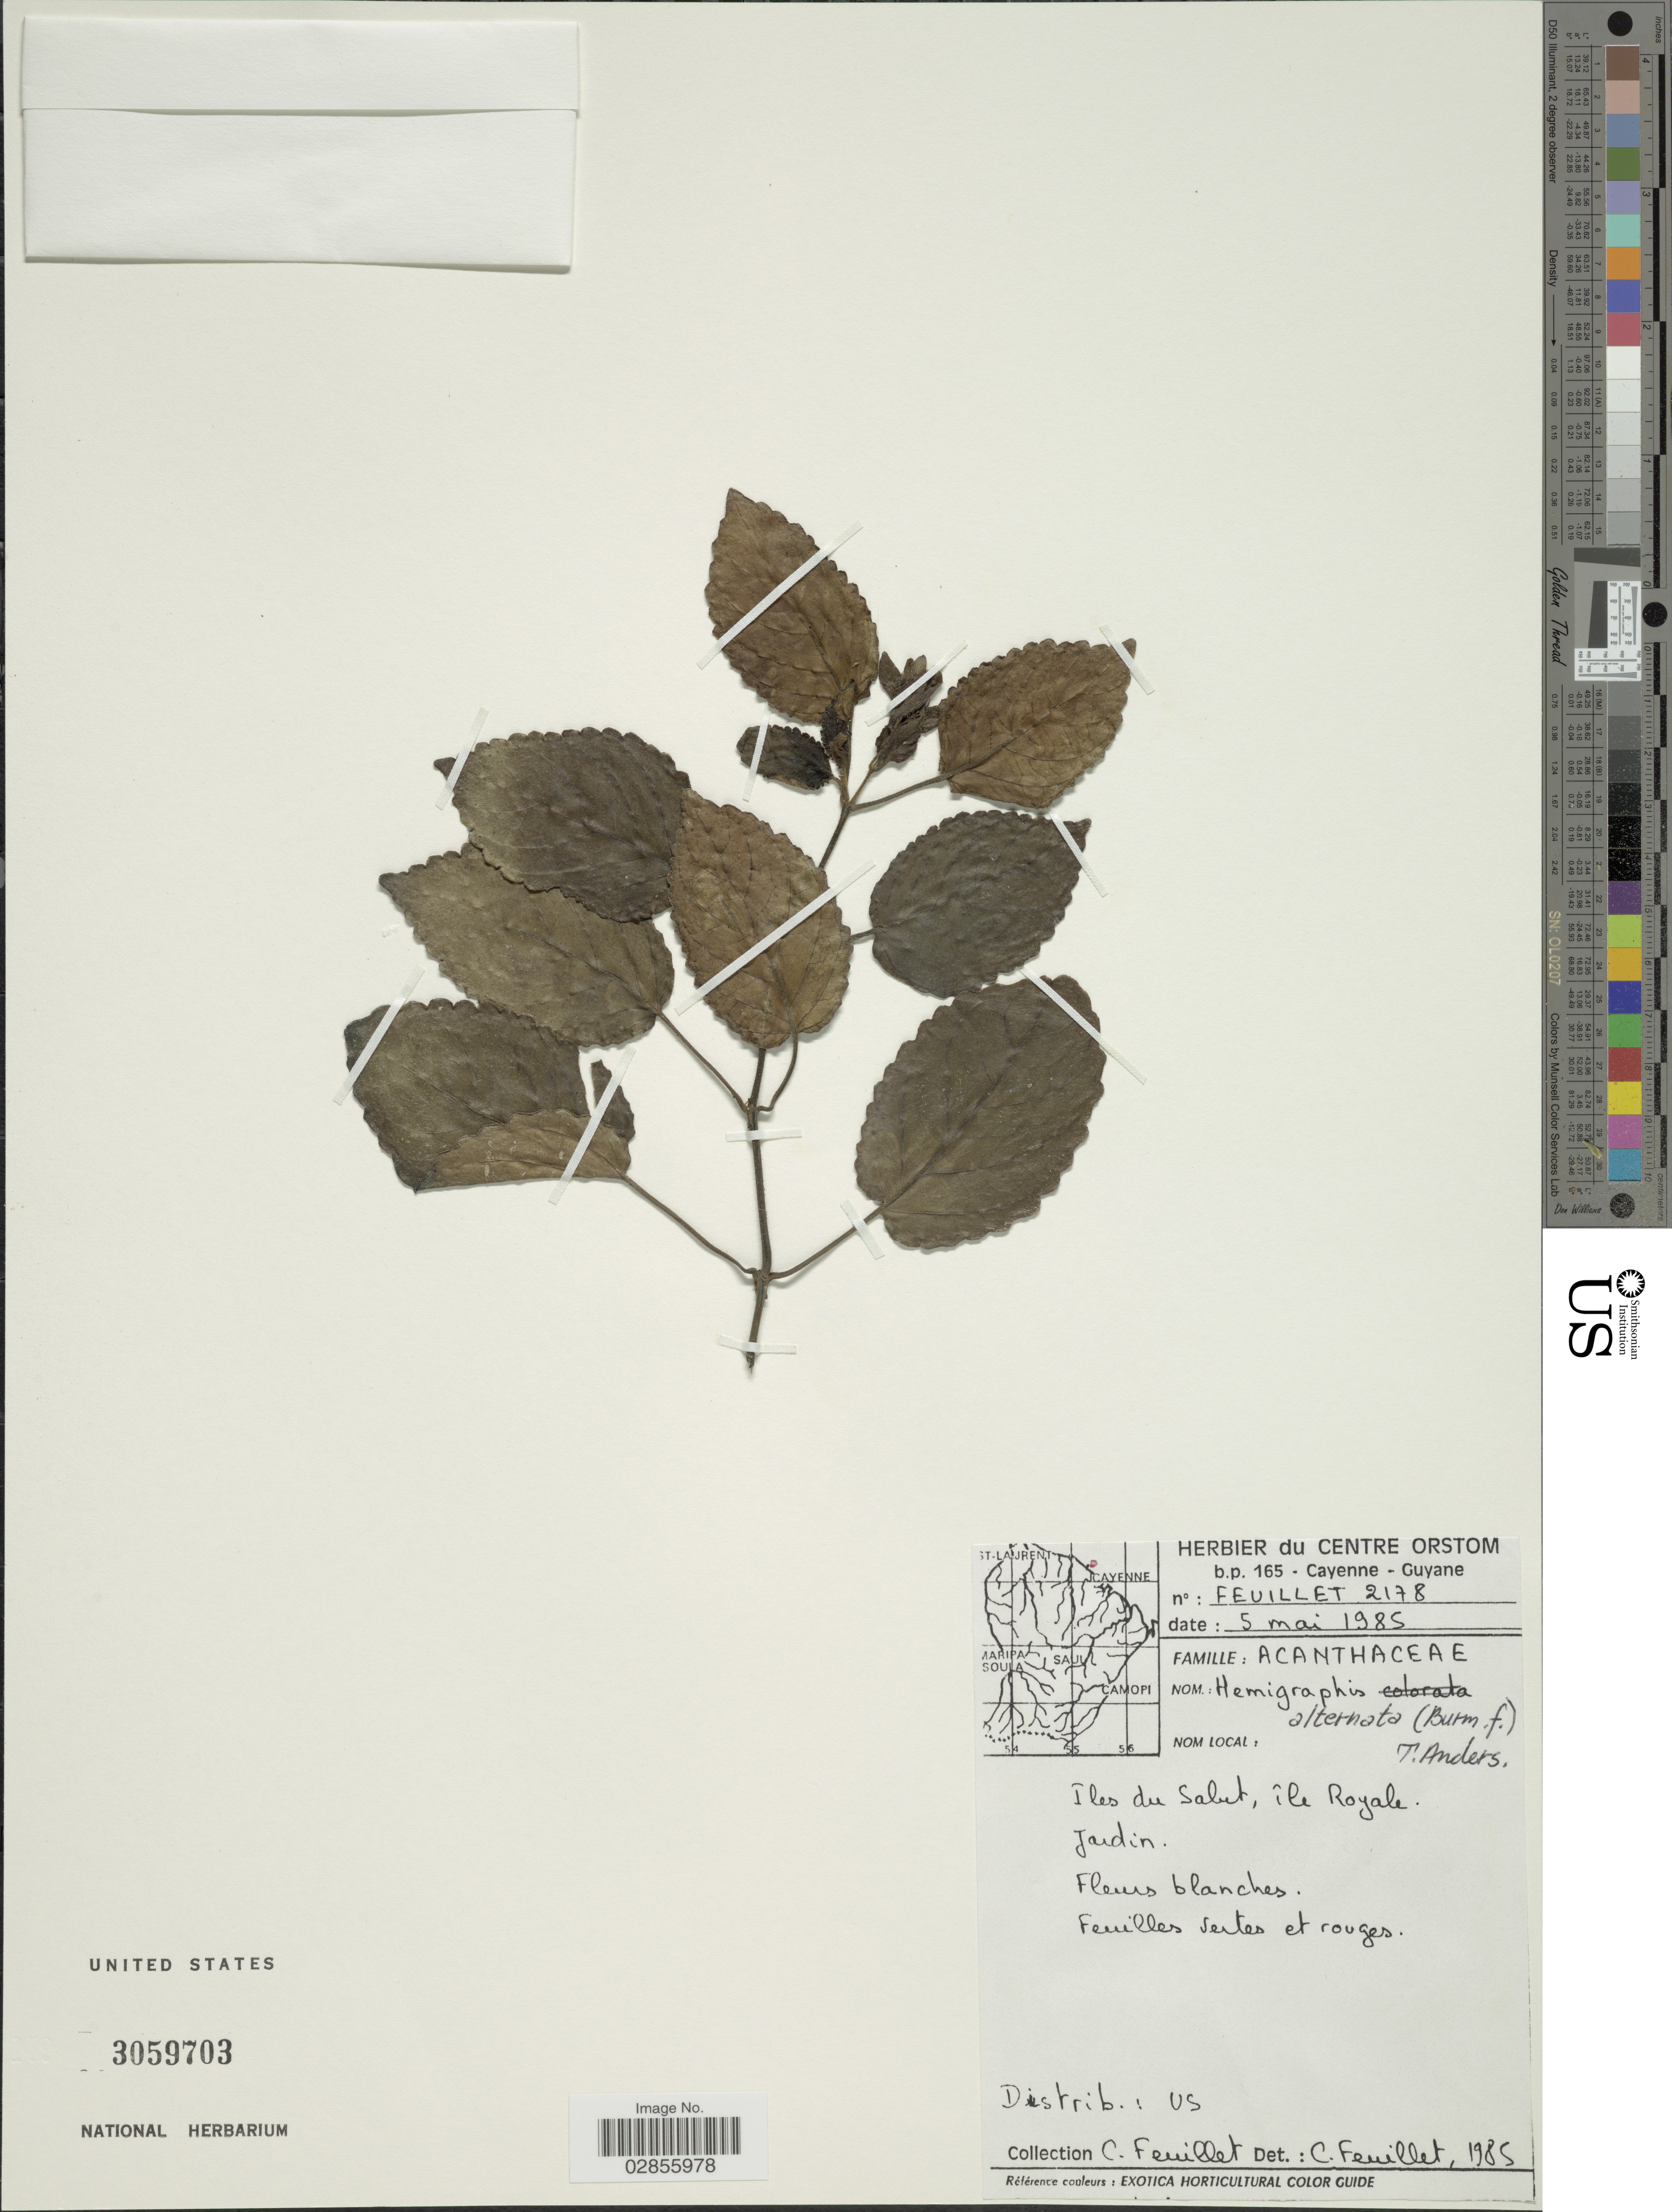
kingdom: Plantae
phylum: Tracheophyta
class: Magnoliopsida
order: Lamiales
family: Acanthaceae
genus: Hemigraphis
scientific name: Hemigraphis alternata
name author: (Burm. f.) T. Anderson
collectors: C. Feuillet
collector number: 2178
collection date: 1985-05-05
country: French Guiana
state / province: Cayenne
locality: Iles du Salut, île Royale.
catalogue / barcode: US 3059703